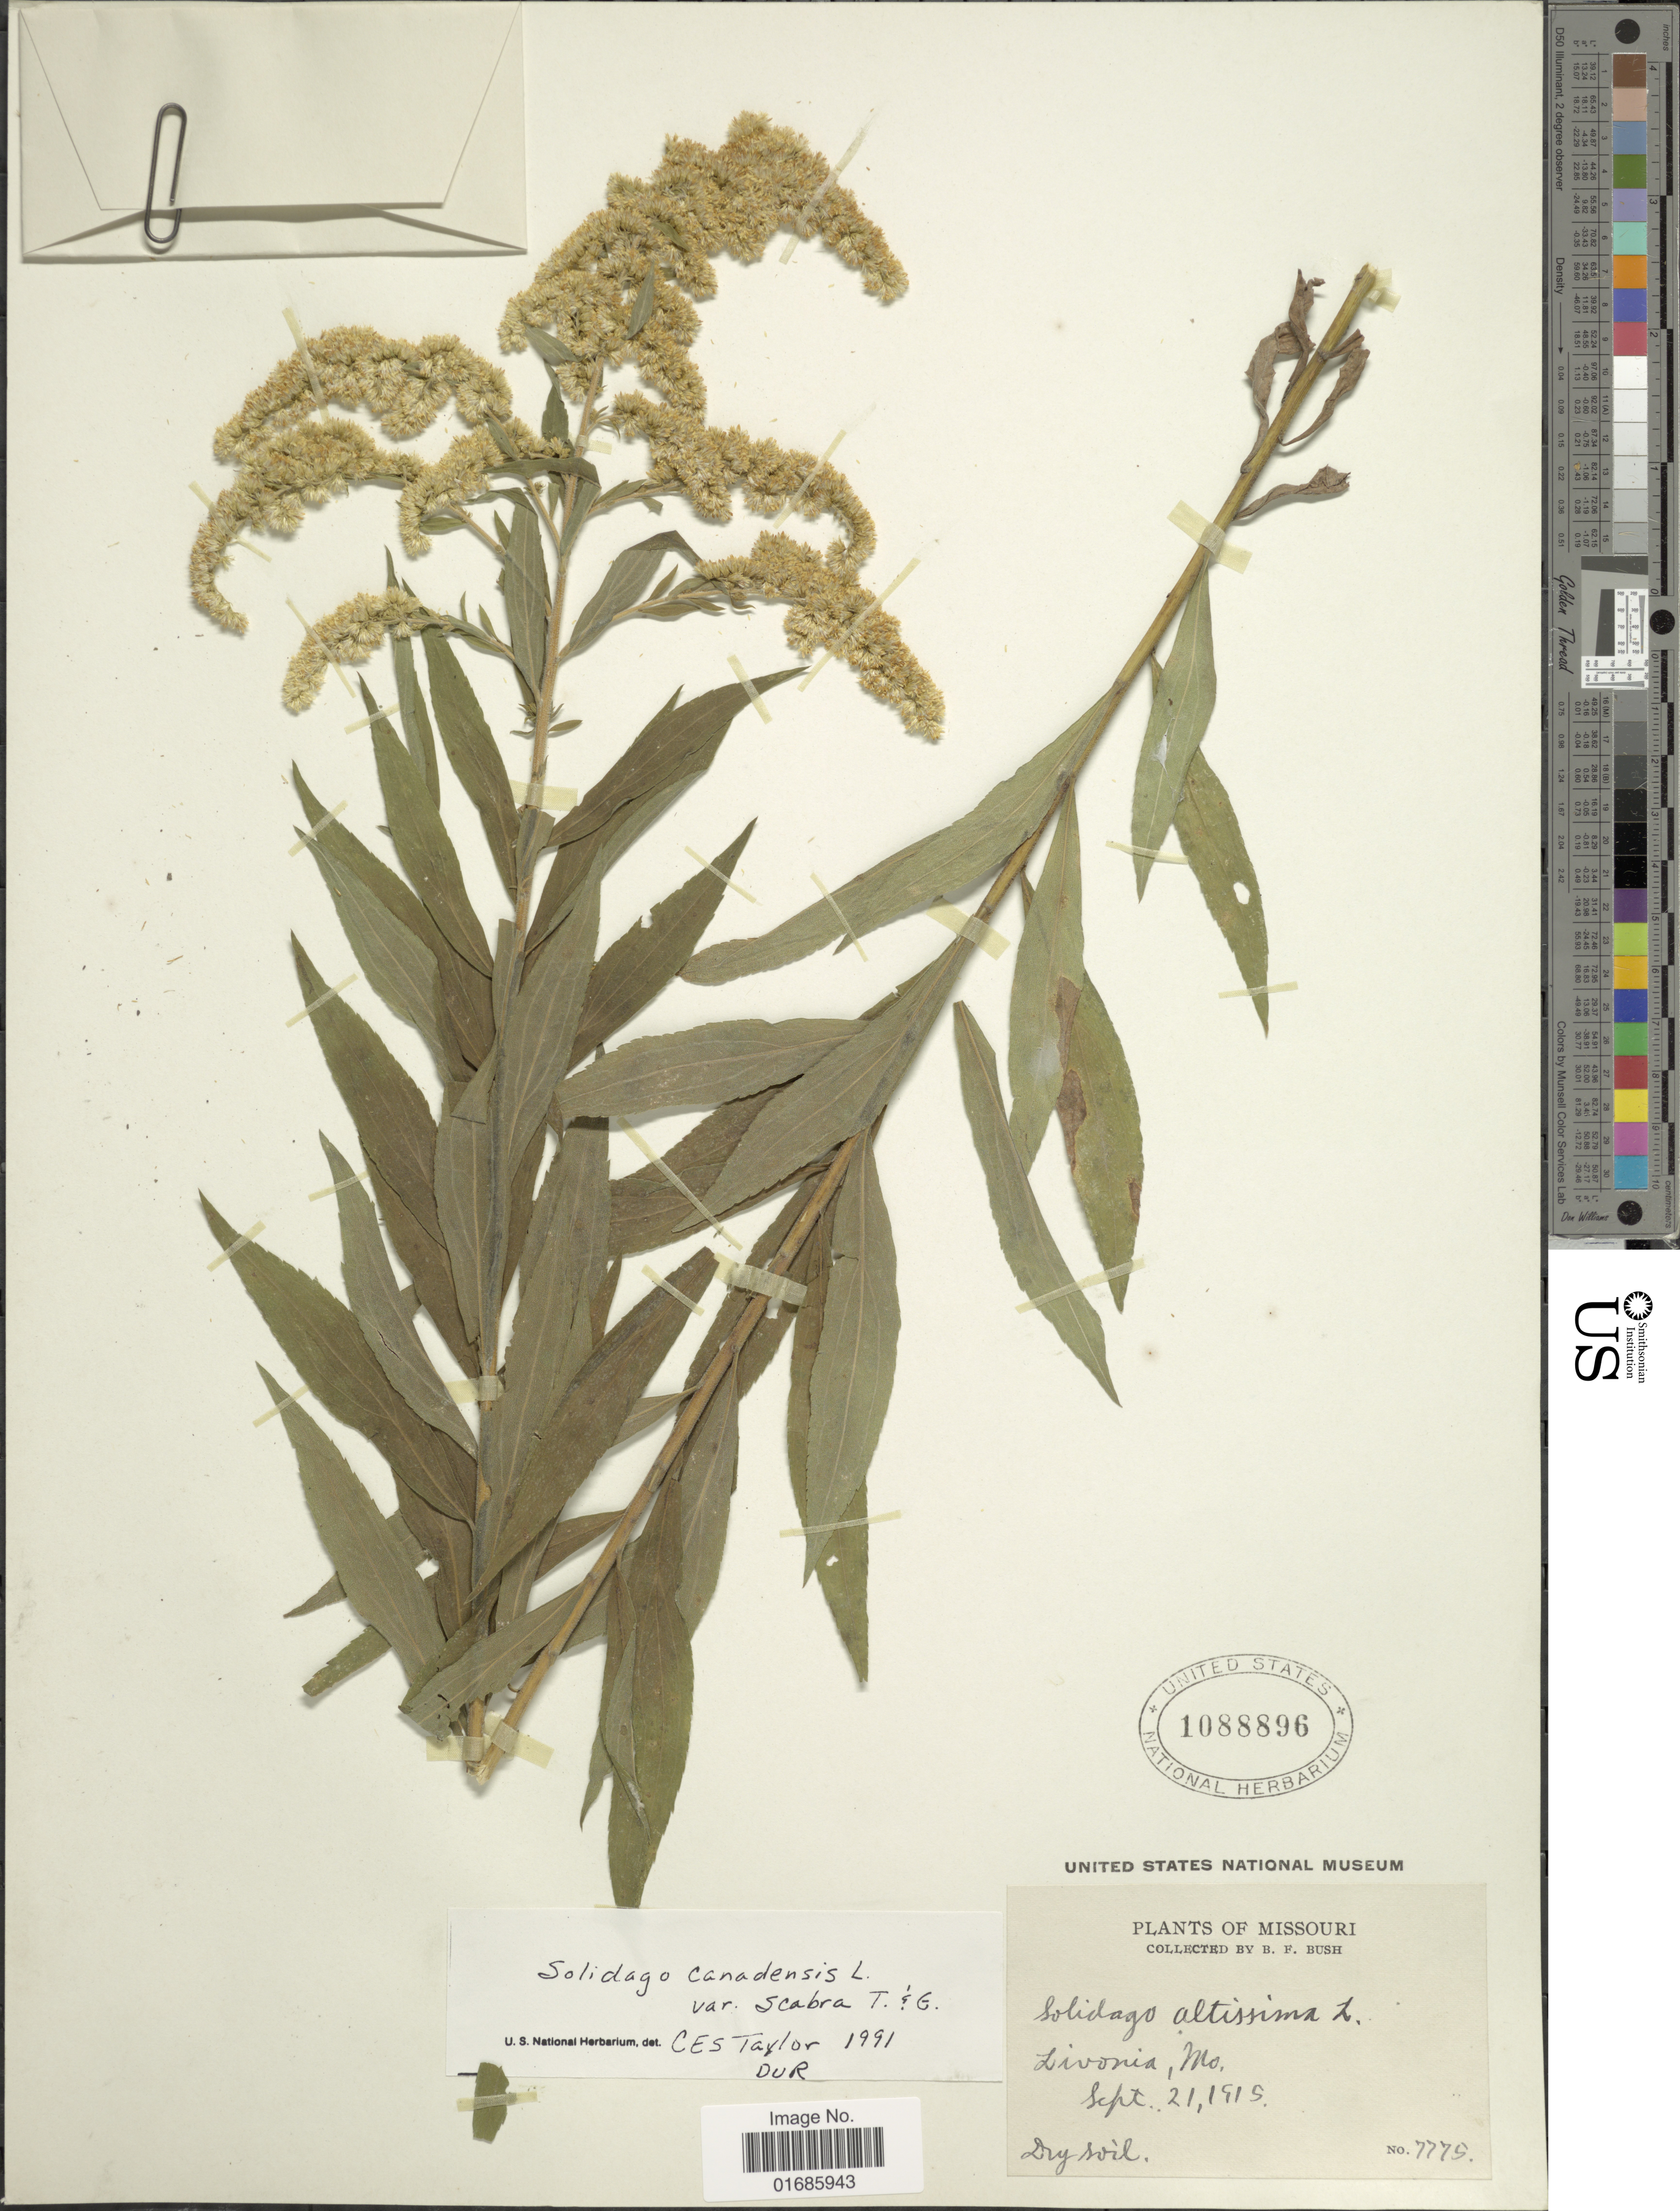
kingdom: Plantae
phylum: Tracheophyta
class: Magnoliopsida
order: Asterales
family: Asteraceae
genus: Solidago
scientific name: Solidago canadensis var. scabra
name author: (Muhl. ex Willd.) Torr. & A. Gray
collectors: B. F. Bush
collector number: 7775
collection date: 1915-09-21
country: United States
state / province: Missouri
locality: Zivonia, Mo.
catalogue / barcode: US 1088896